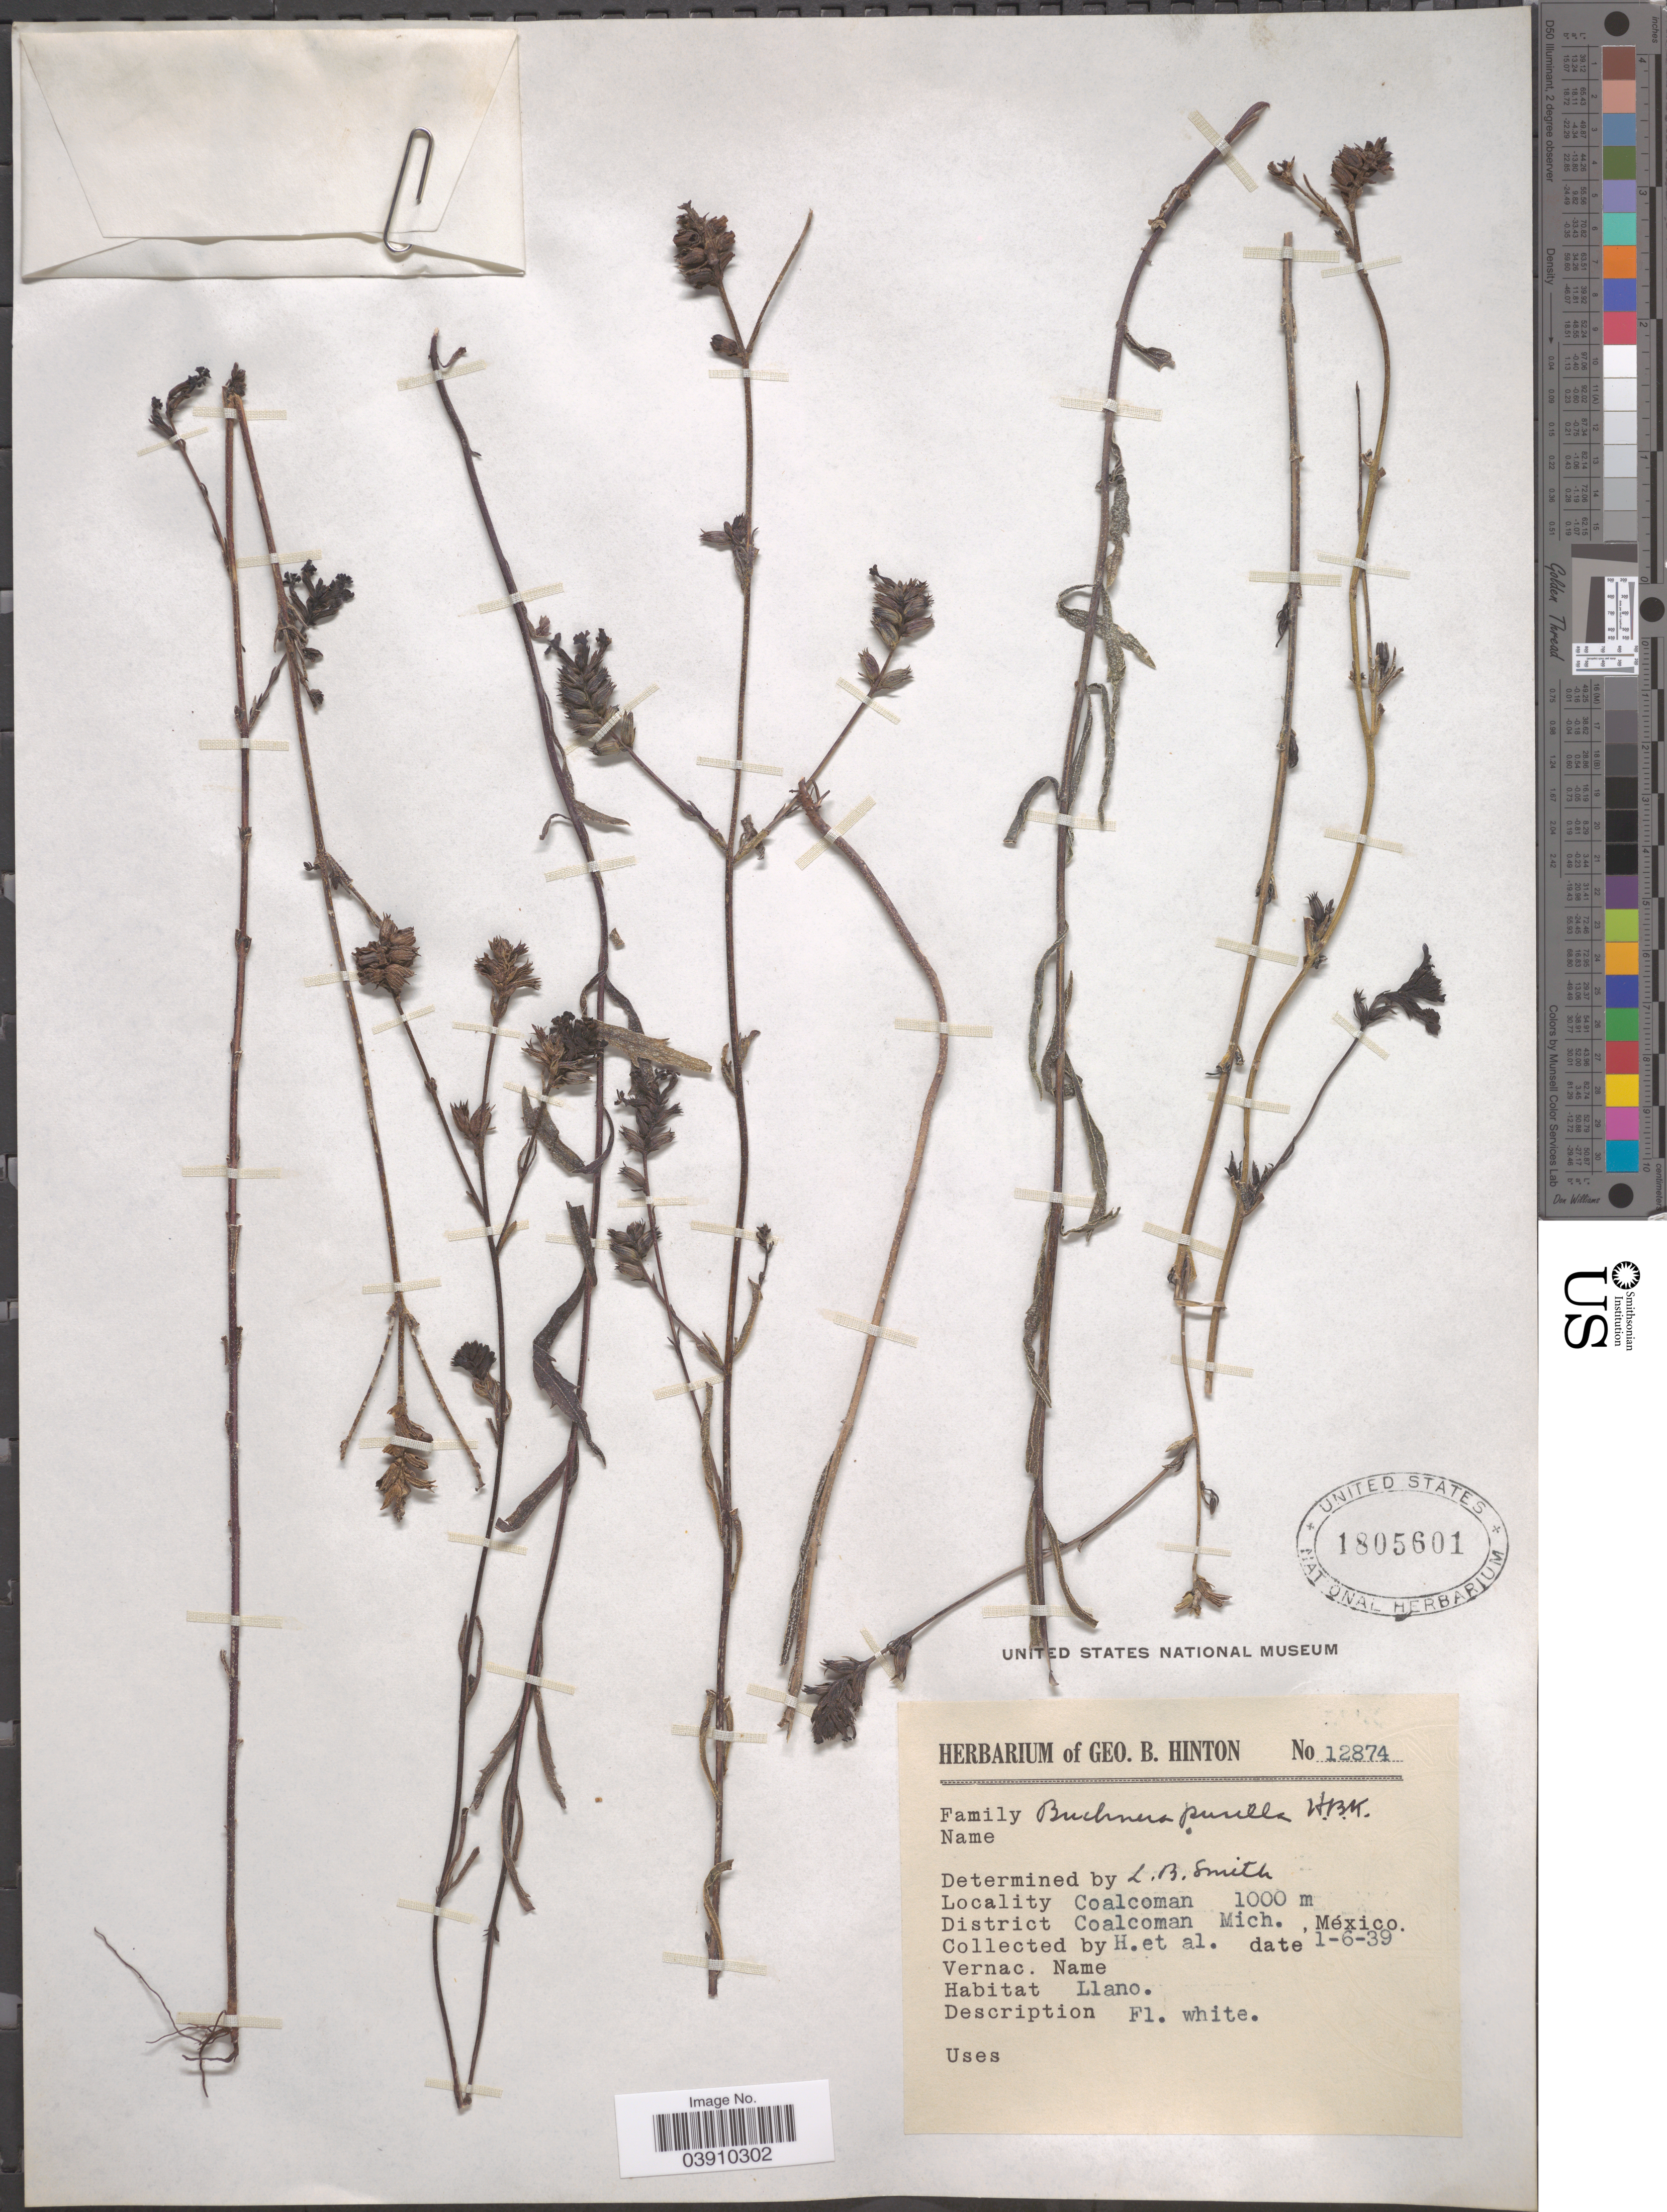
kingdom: Plantae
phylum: Tracheophyta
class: Magnoliopsida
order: Lamiales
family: Orobanchaceae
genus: Buchnera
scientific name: Buchnera pusilla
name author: Kunth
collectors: G. B. Hinton & et al.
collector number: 12874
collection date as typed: Transcribed d/m/y: 1/6/39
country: Mexico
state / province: Michoacán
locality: Coalcoman. District Coalcoman.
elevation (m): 1000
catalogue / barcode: US 1805601